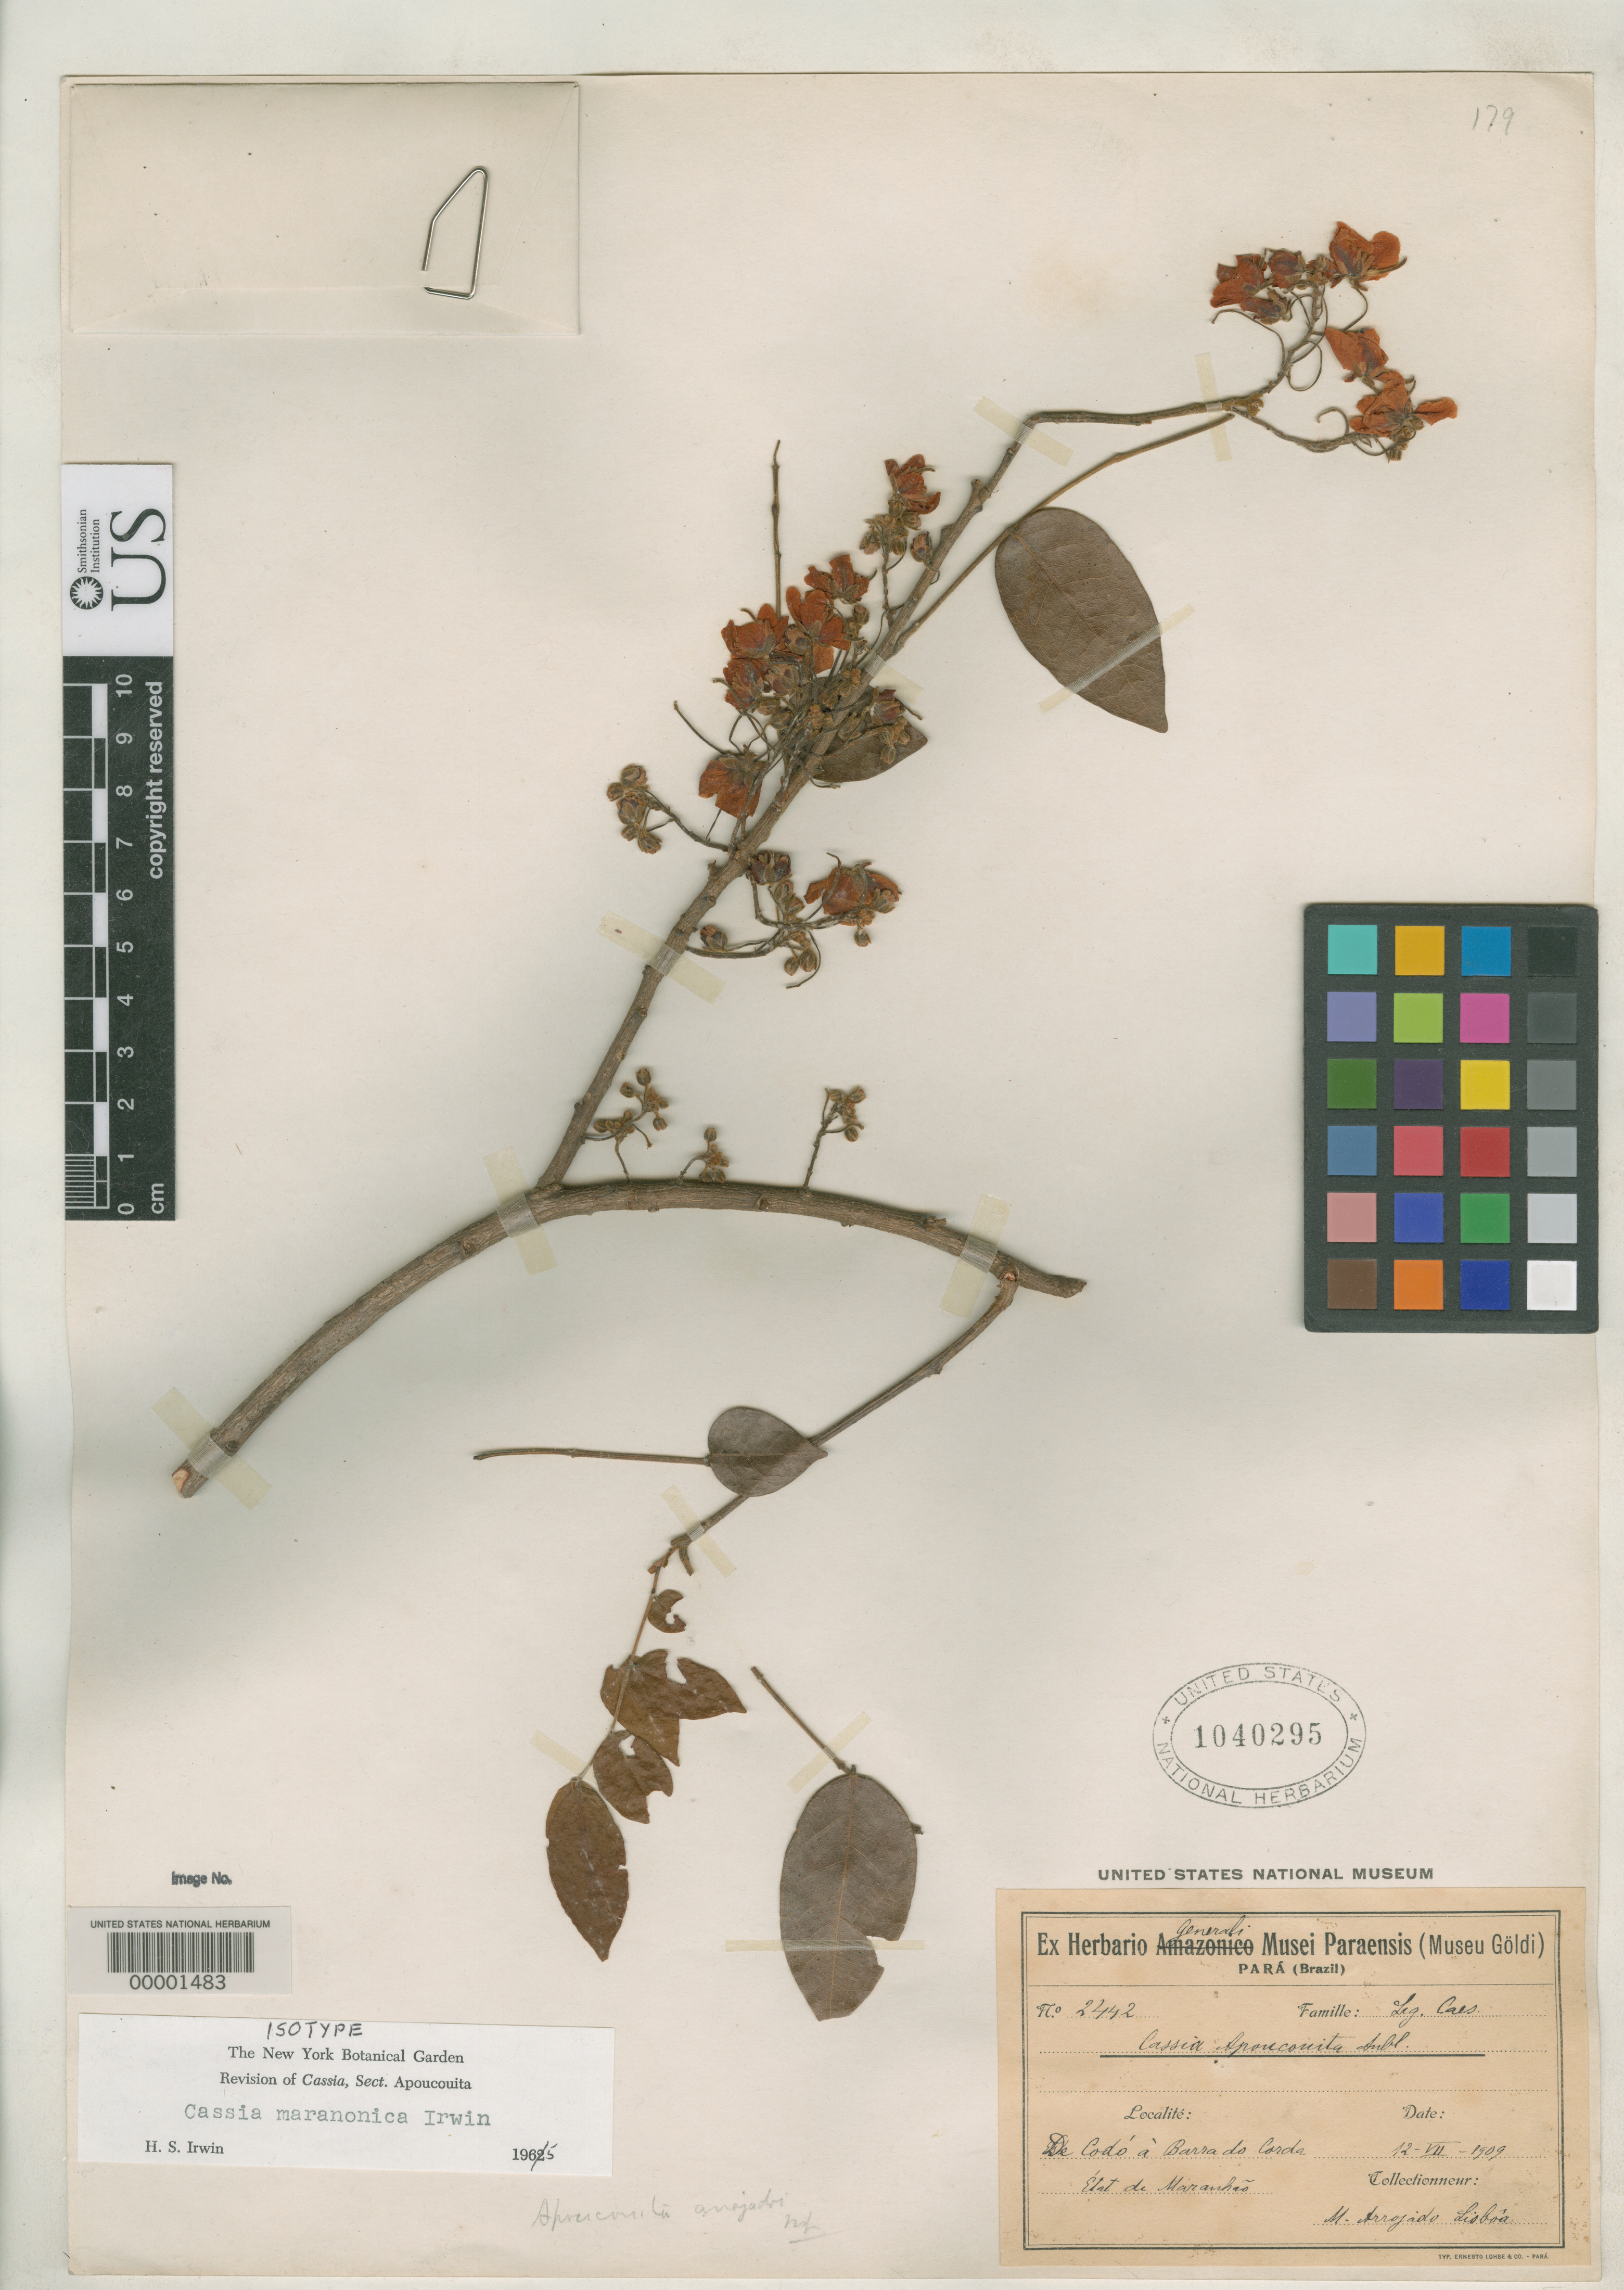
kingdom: Plantae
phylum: Tracheophyta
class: Magnoliopsida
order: Fabales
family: Fabaceae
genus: Cassia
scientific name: Cassia maranonica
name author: H.S. Irwin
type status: Isotype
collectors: M. Lisboa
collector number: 2442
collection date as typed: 12 Jul 1909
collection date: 1909-07-12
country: Brazil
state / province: Maranhão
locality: Codo-barra do Corda.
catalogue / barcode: US 1040295